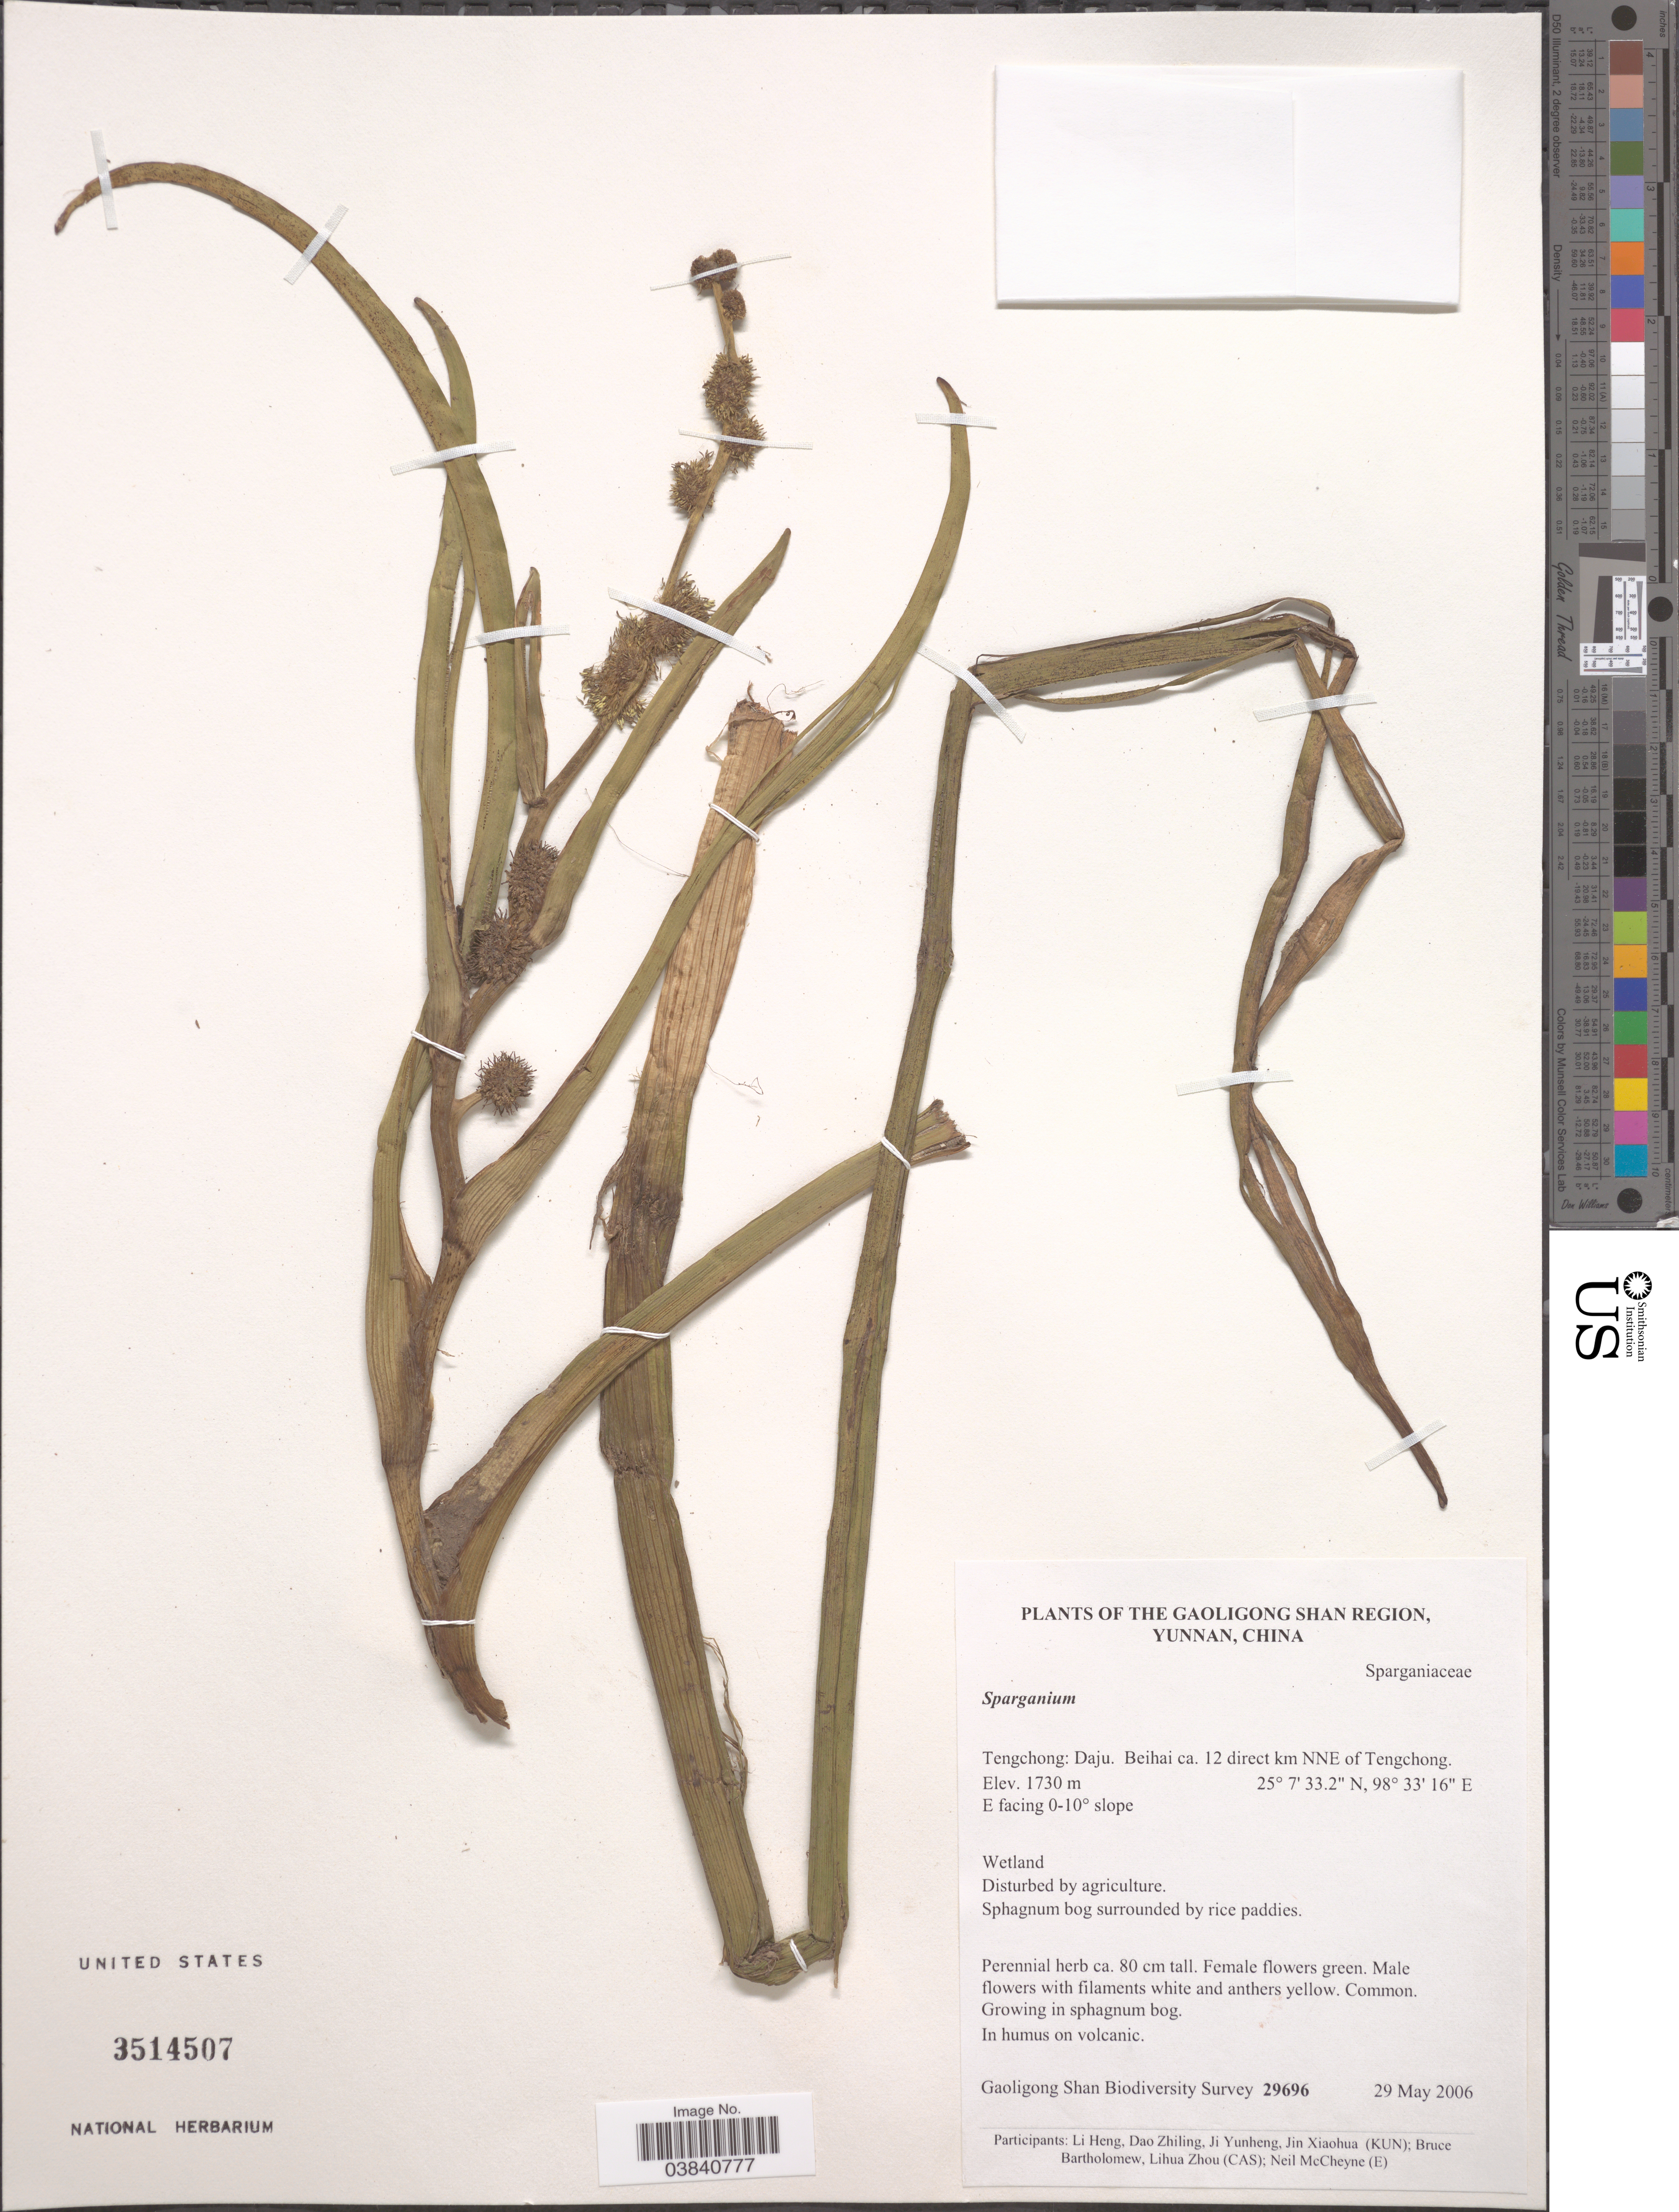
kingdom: Plantae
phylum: Tracheophyta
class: Liliopsida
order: Poales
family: Typhaceae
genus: Sparganium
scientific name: Sparganium sp.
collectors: Gaoligong Shan Biodiversity Survey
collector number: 29696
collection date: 2006-05-29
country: China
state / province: Yunnan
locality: The Gaoligong Shan Region. Tengchong: Daju ca. 12 direct km NNE of Tengchong. E facing 0-10º slope.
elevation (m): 1730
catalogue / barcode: US 3514507